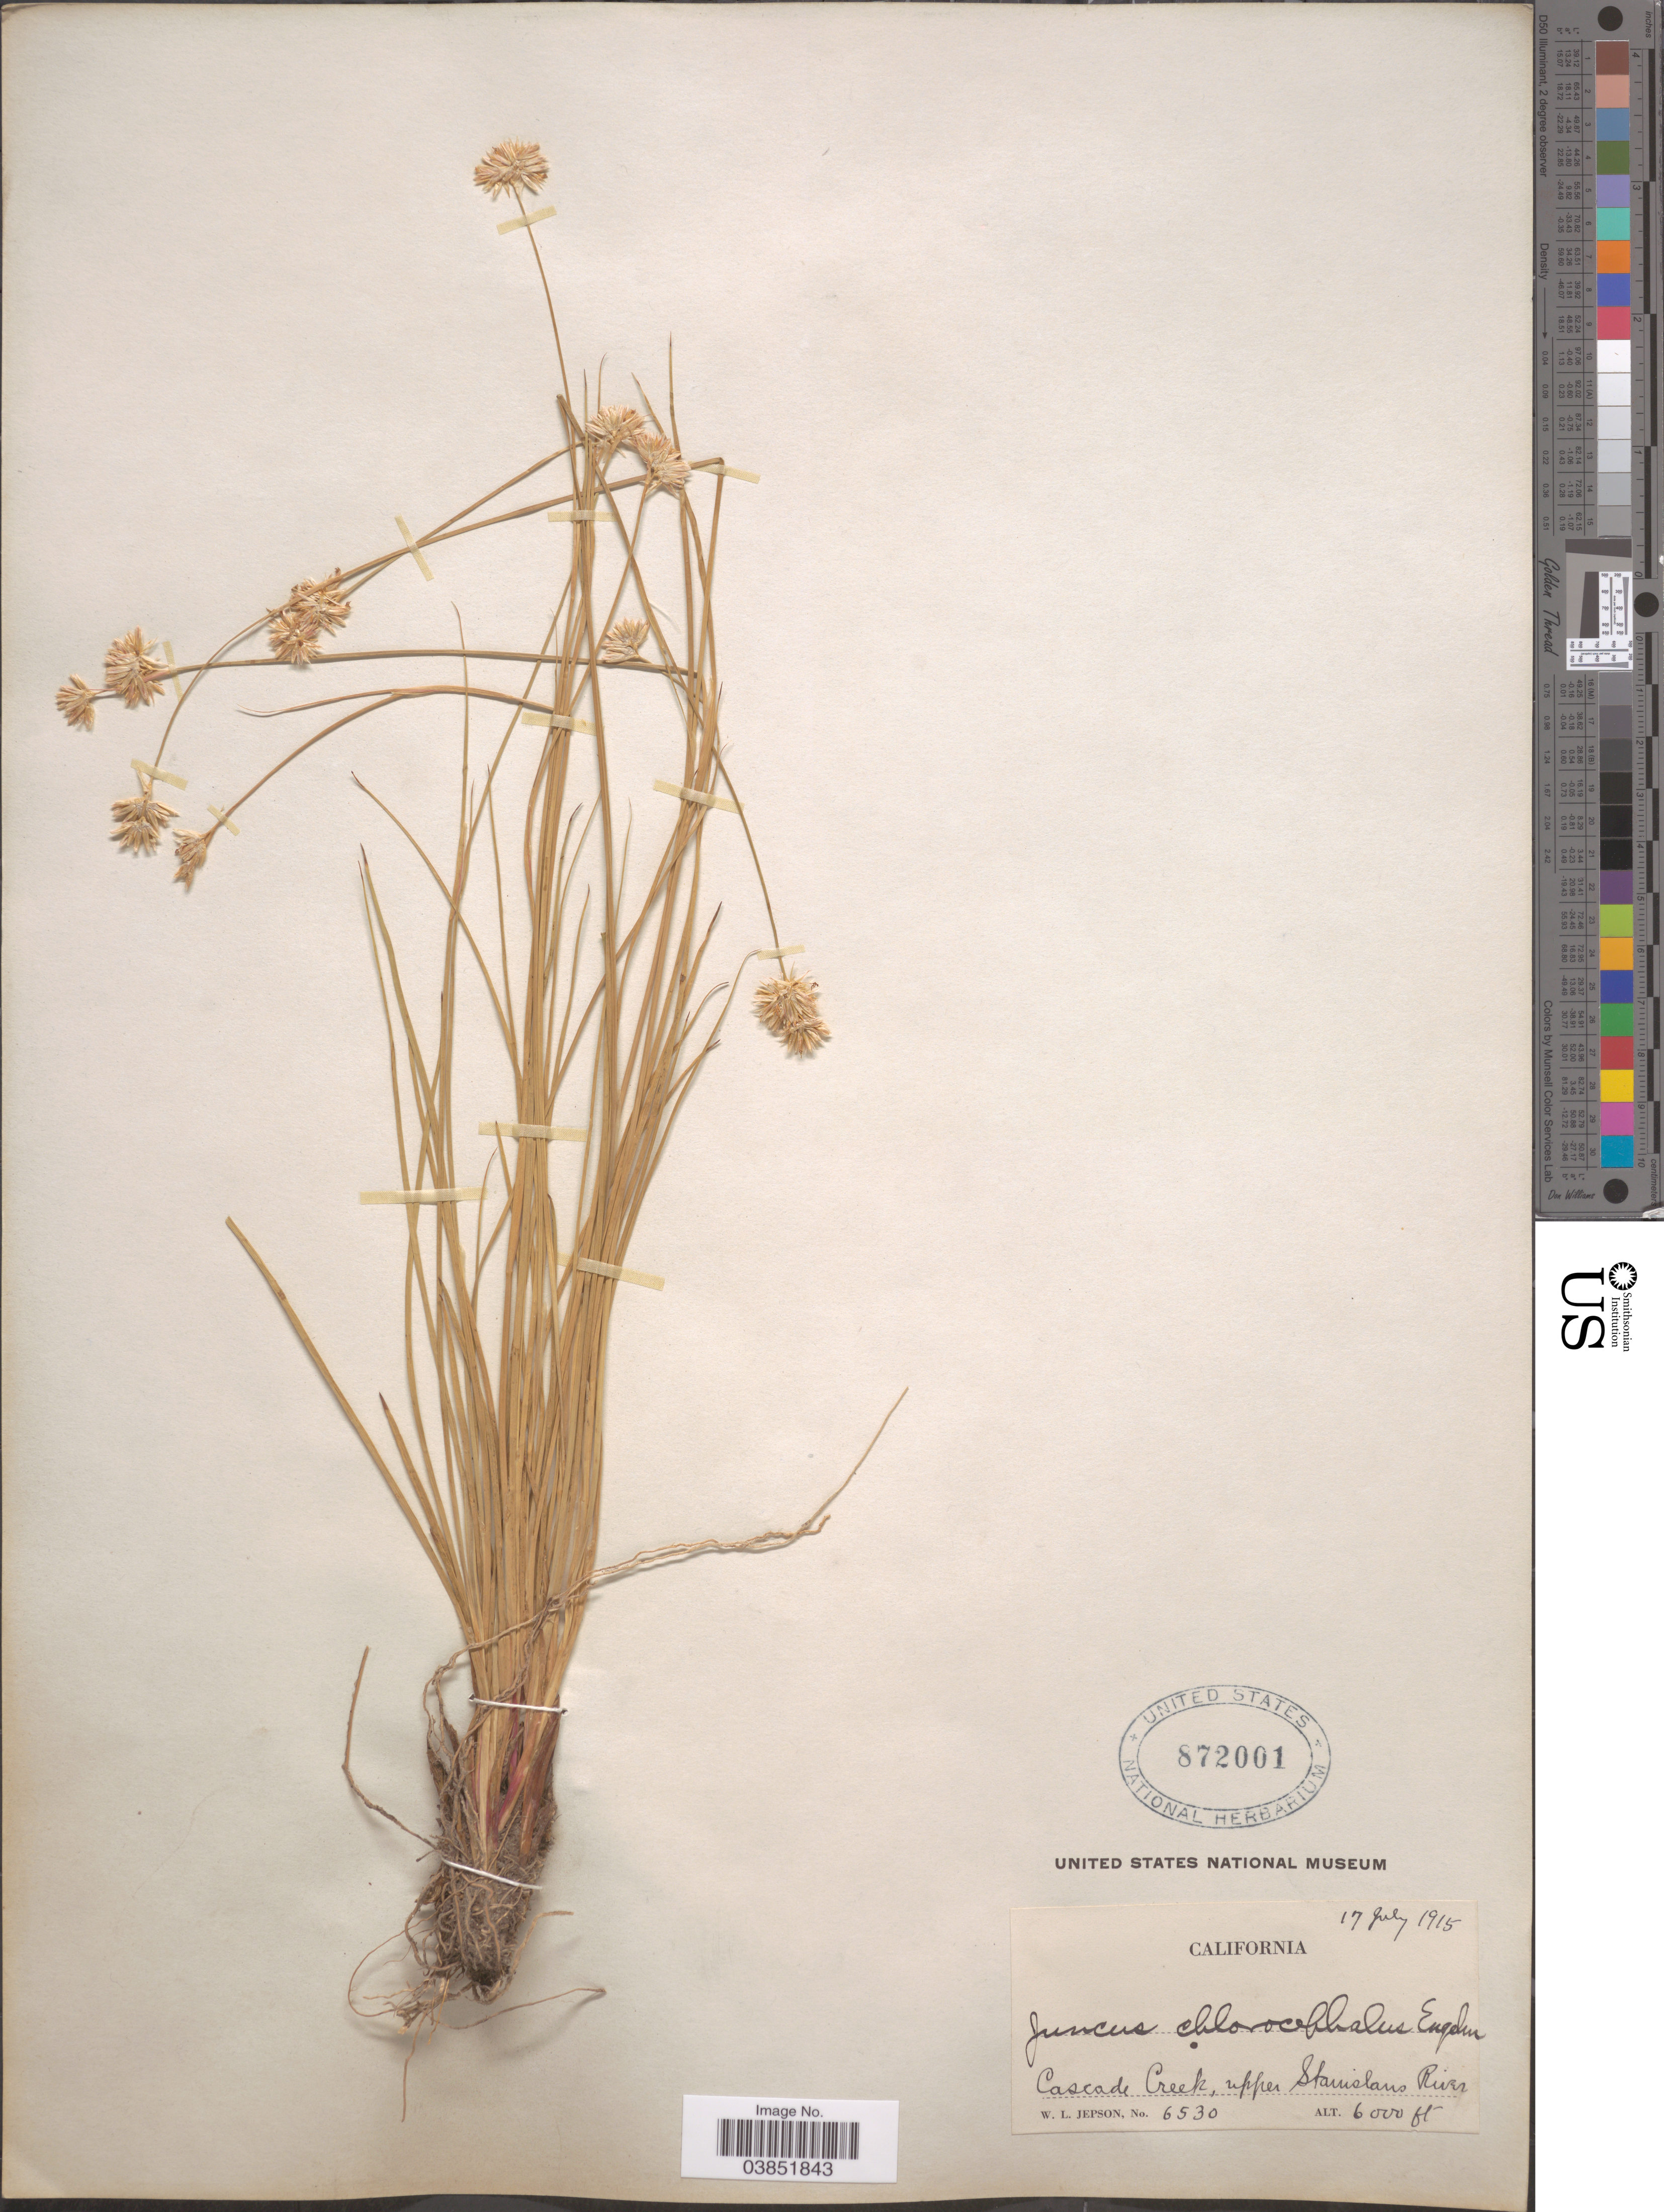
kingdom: Plantae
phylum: Tracheophyta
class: Liliopsida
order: Poales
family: Juncaceae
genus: Juncus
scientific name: Juncus chlorocephalus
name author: Engelm.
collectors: W. L. Jepson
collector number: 6530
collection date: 1915-07-17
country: United States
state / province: California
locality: Cascade Creek, upper Stanislaus River.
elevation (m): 1829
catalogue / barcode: US 872001